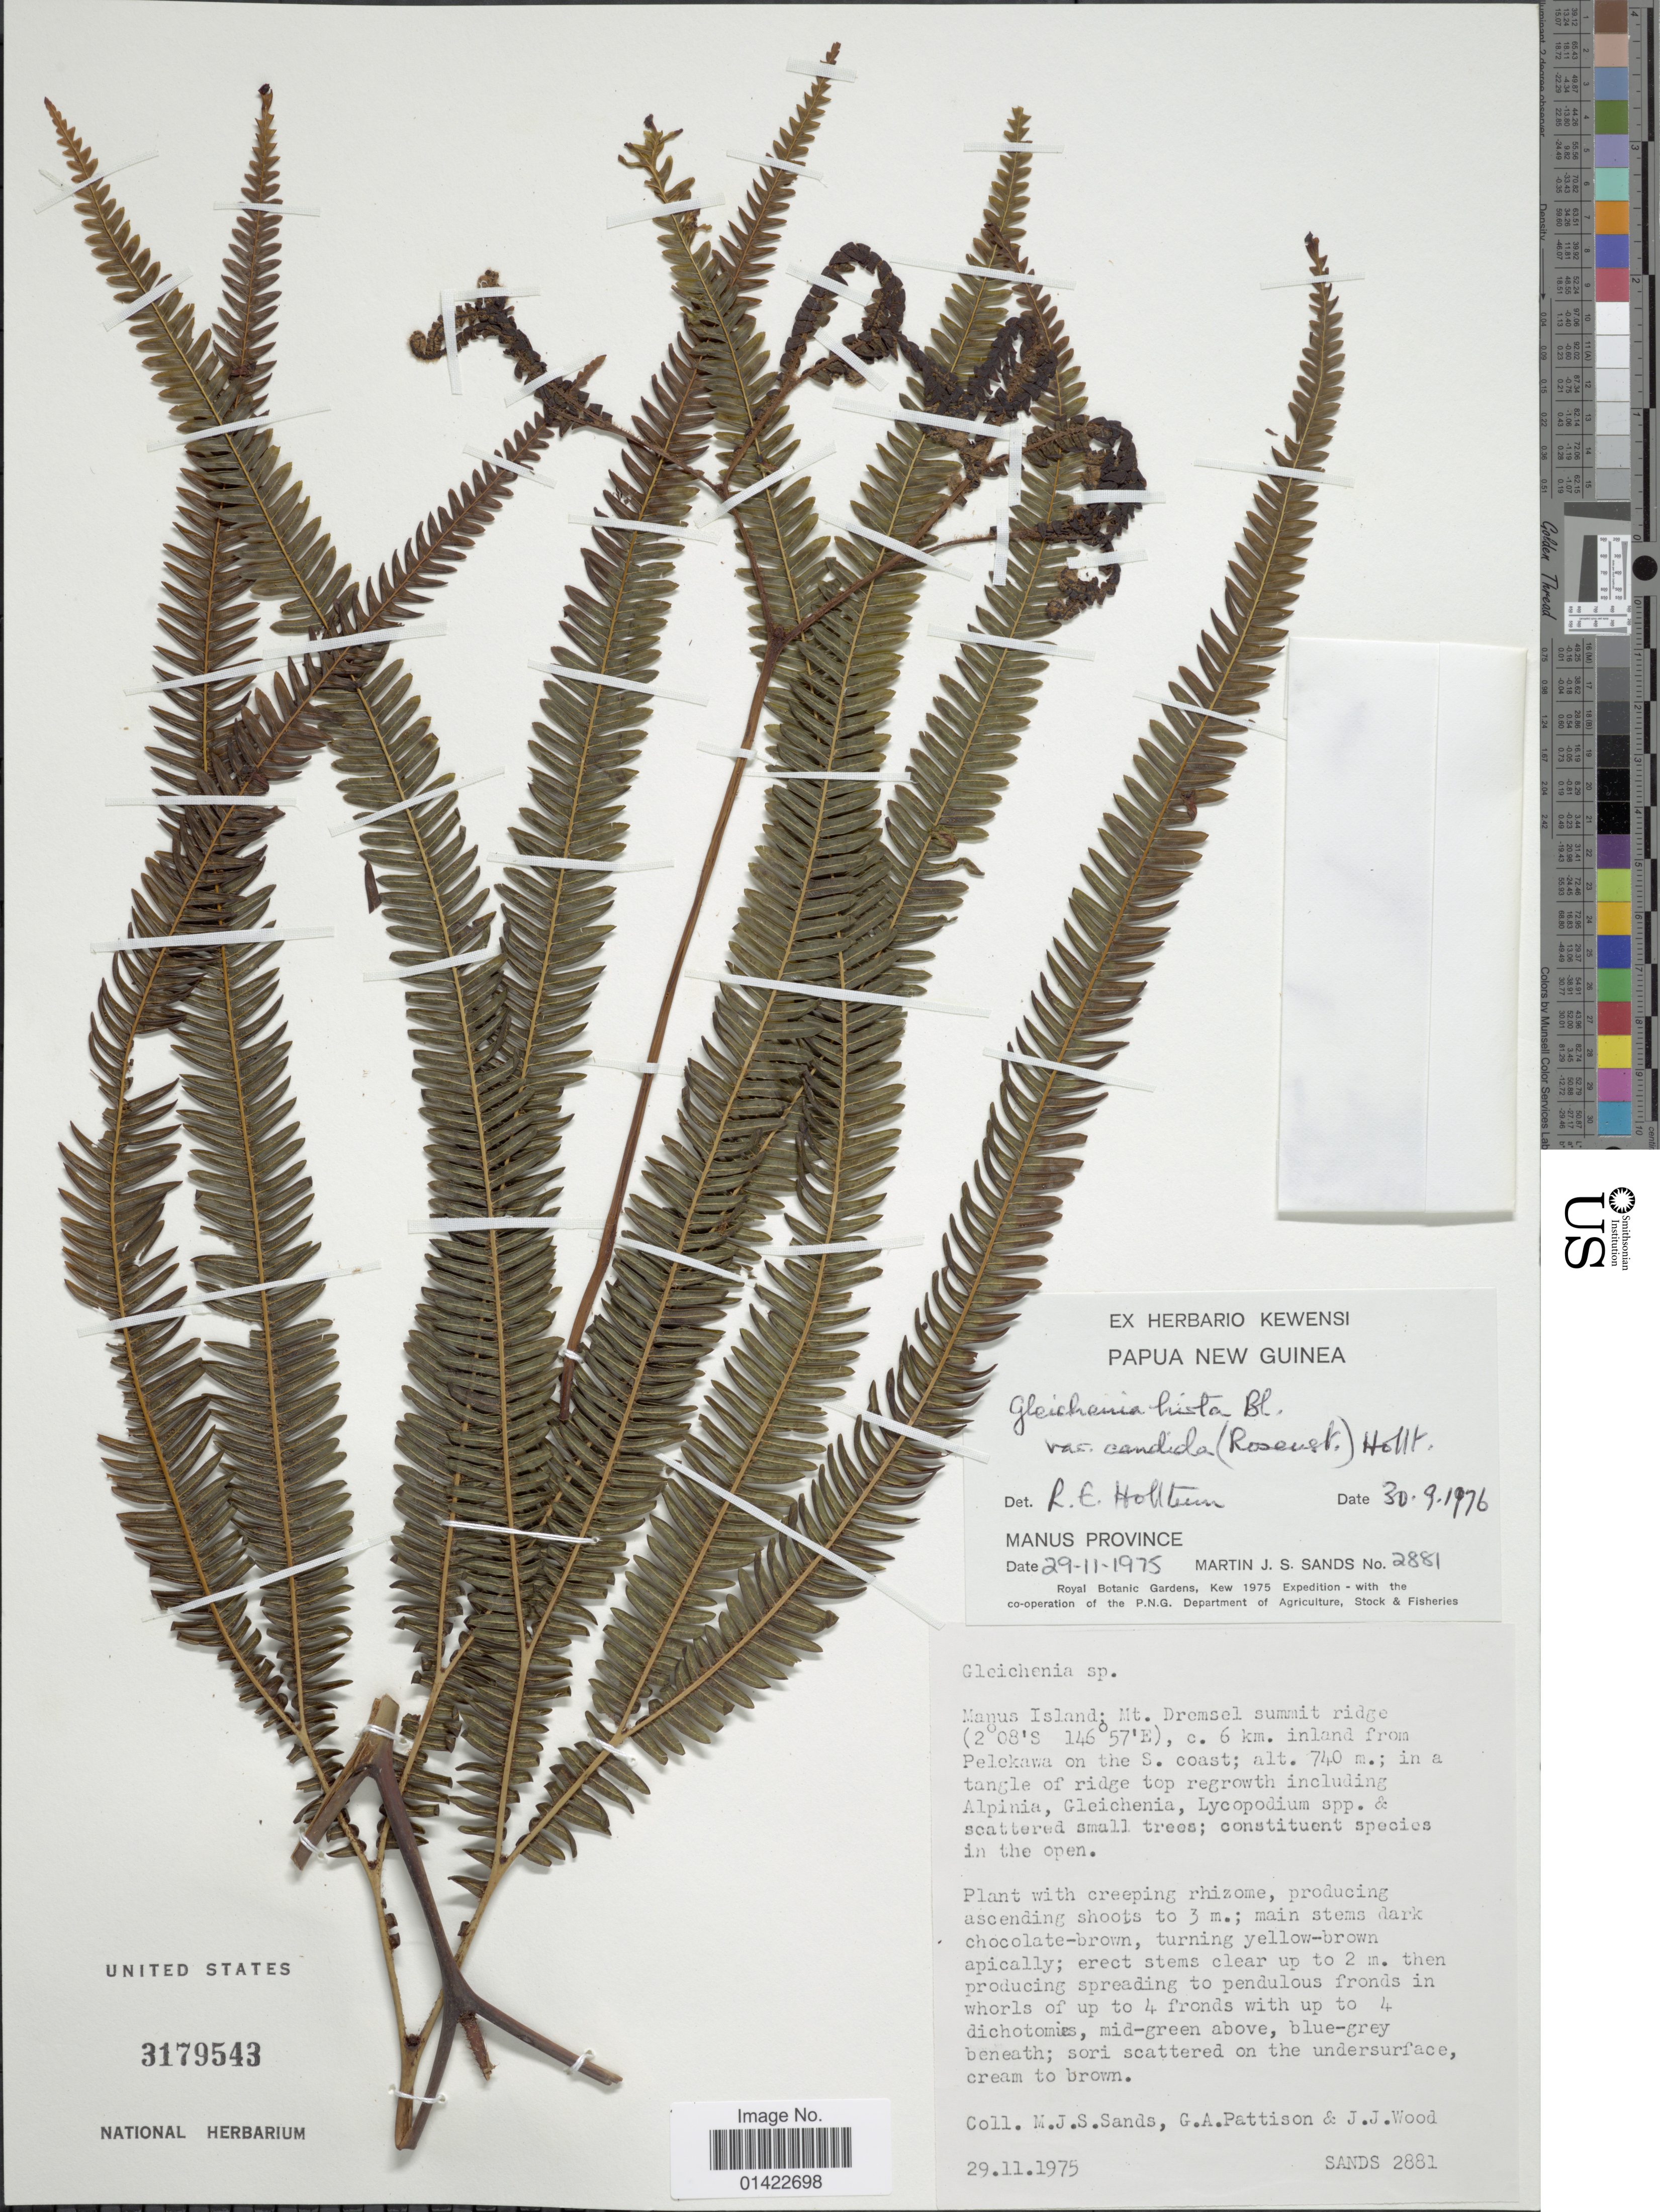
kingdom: Plantae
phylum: Tracheophyta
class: Polypodiopsida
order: Gleicheniales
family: Gleicheniaceae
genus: Sticherus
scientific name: Sticherus hirtus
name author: (Blume) Ching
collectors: M. Sands, G. Pattison & J. Wood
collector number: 2881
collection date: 1975-11-29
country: Papua New Guinea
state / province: Manus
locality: Manus Island: Mt. Dremsel summit ridge, c. 6 km. inland from Pelckawa on the S. coast.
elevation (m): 740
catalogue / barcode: US 3179543